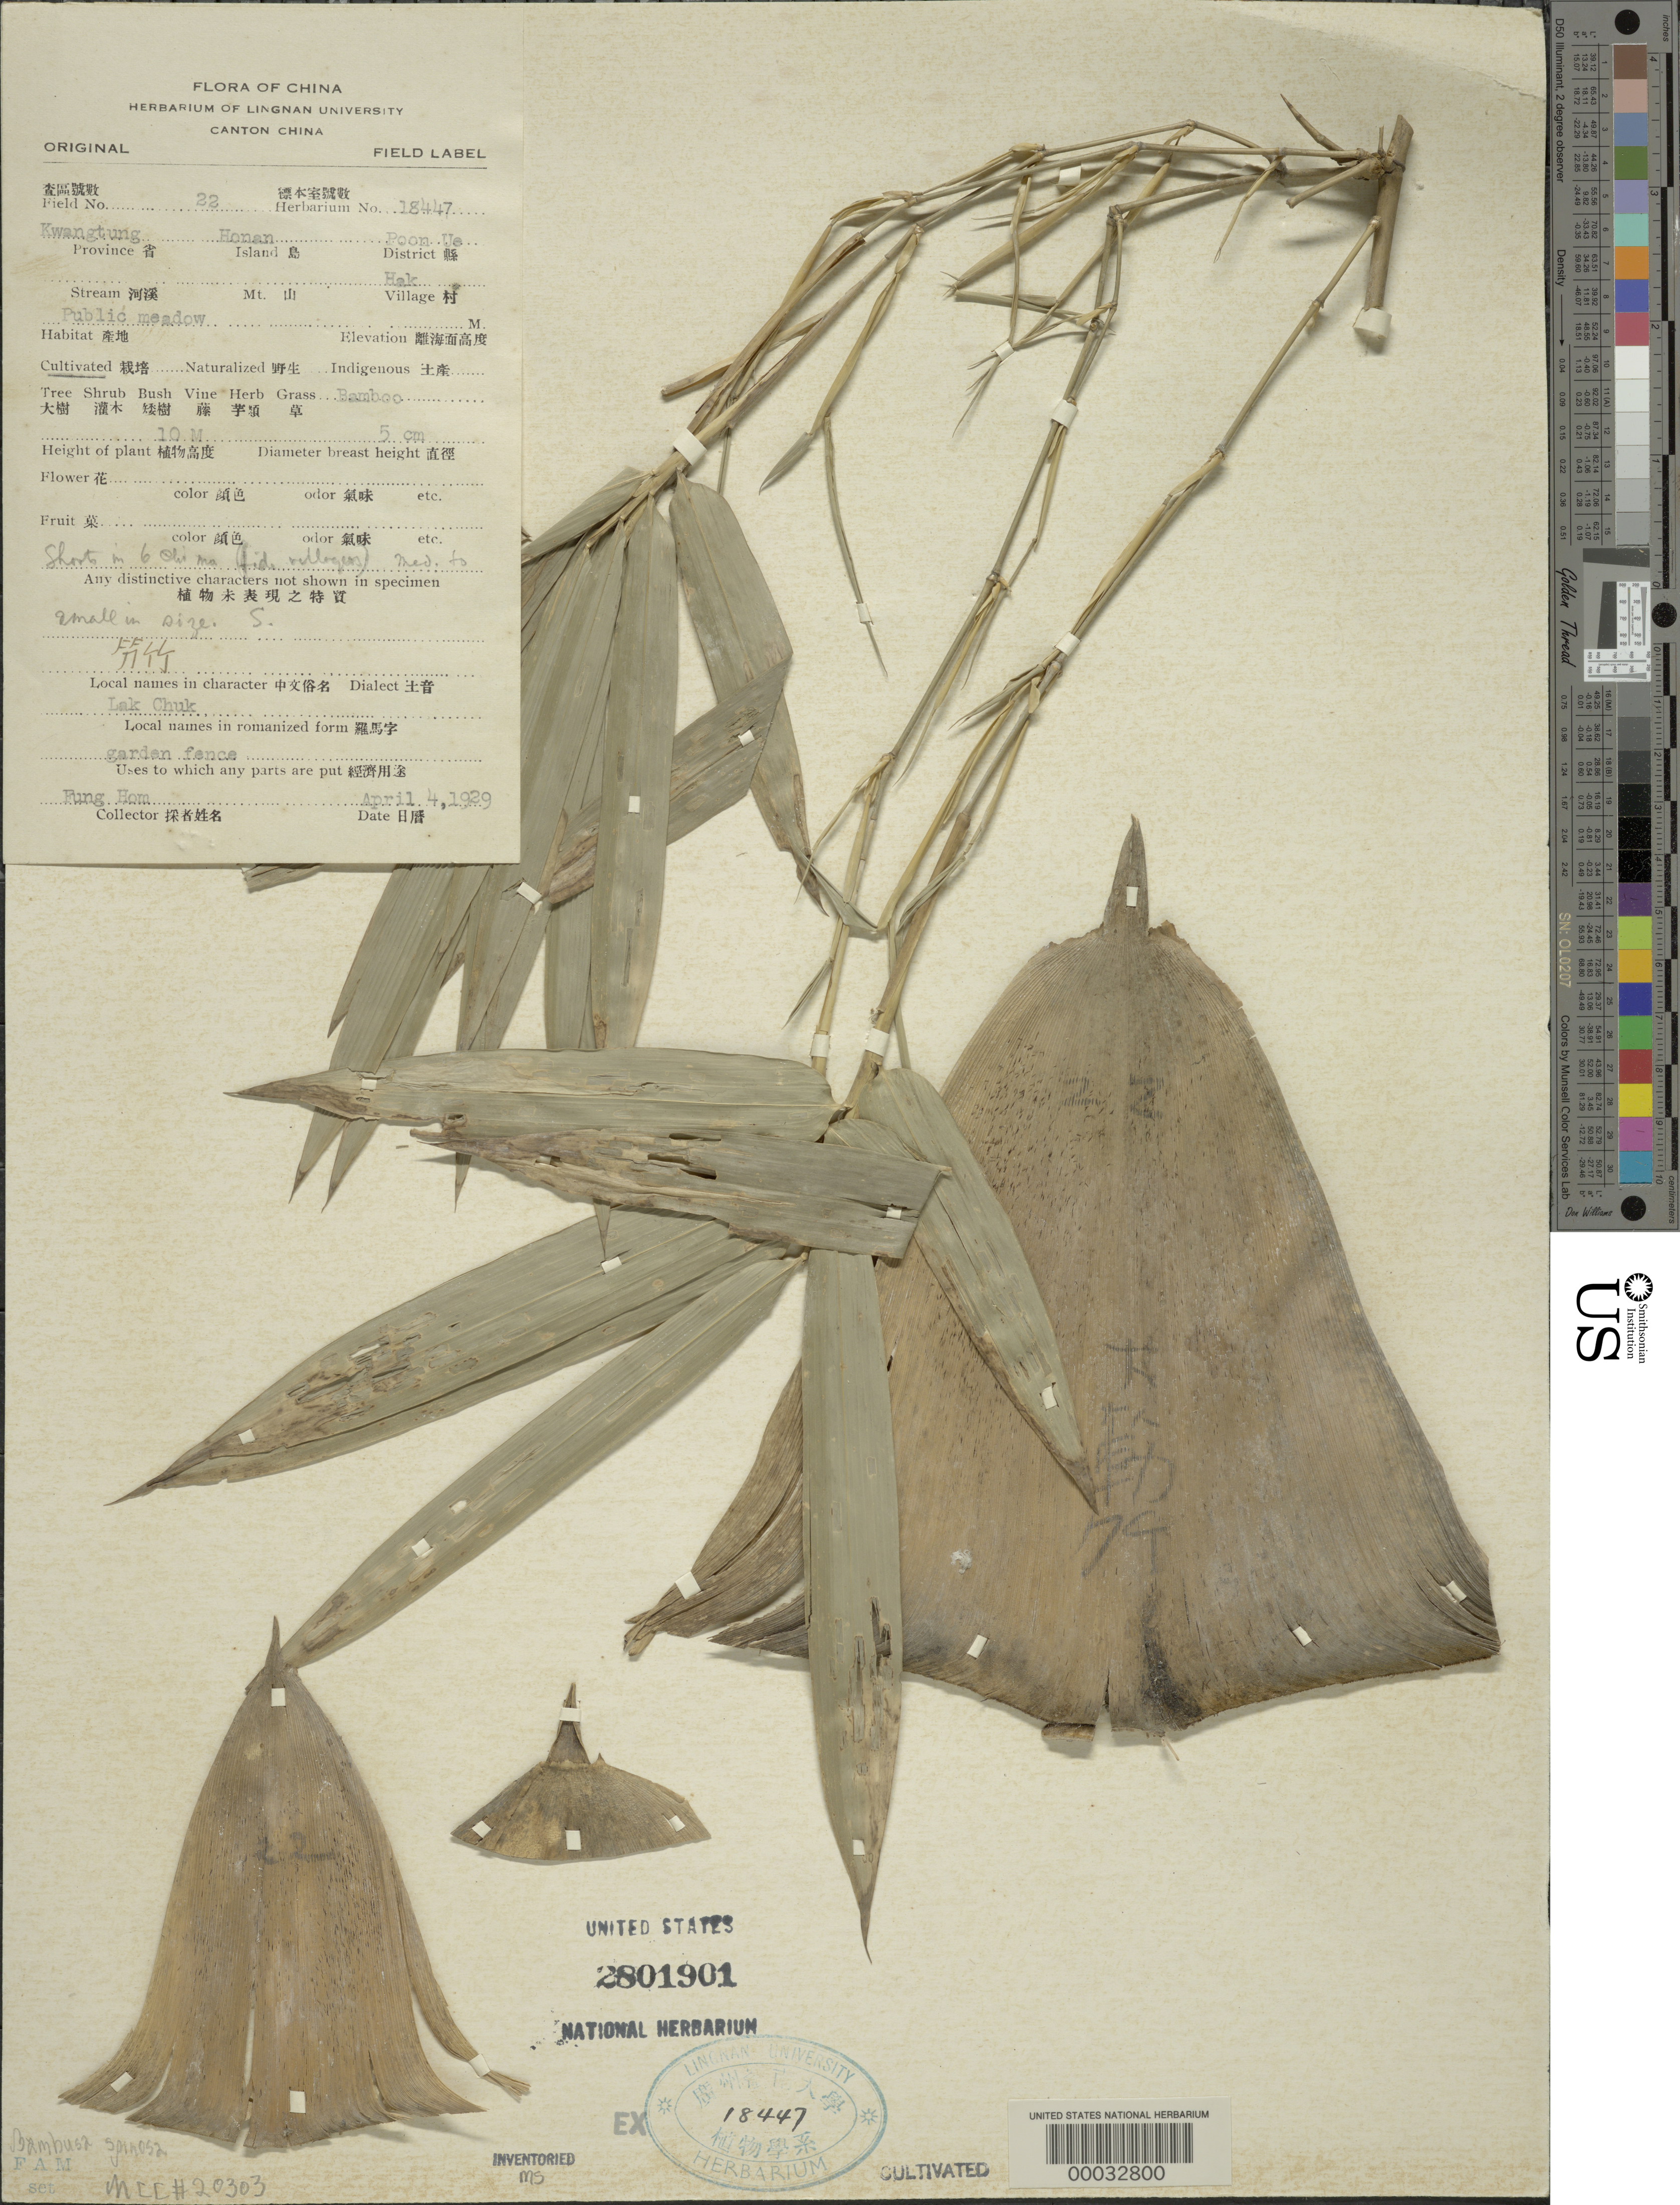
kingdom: Plantae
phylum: Tracheophyta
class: Liliopsida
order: Poales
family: Poaceae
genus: Bambusa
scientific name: Bambusa spinosa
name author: Roxb.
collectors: H. L. Fung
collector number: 22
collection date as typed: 04 Apr 1929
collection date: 1929-04-04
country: China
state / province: Guangdong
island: Honam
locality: Poon ue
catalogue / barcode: US 2801901